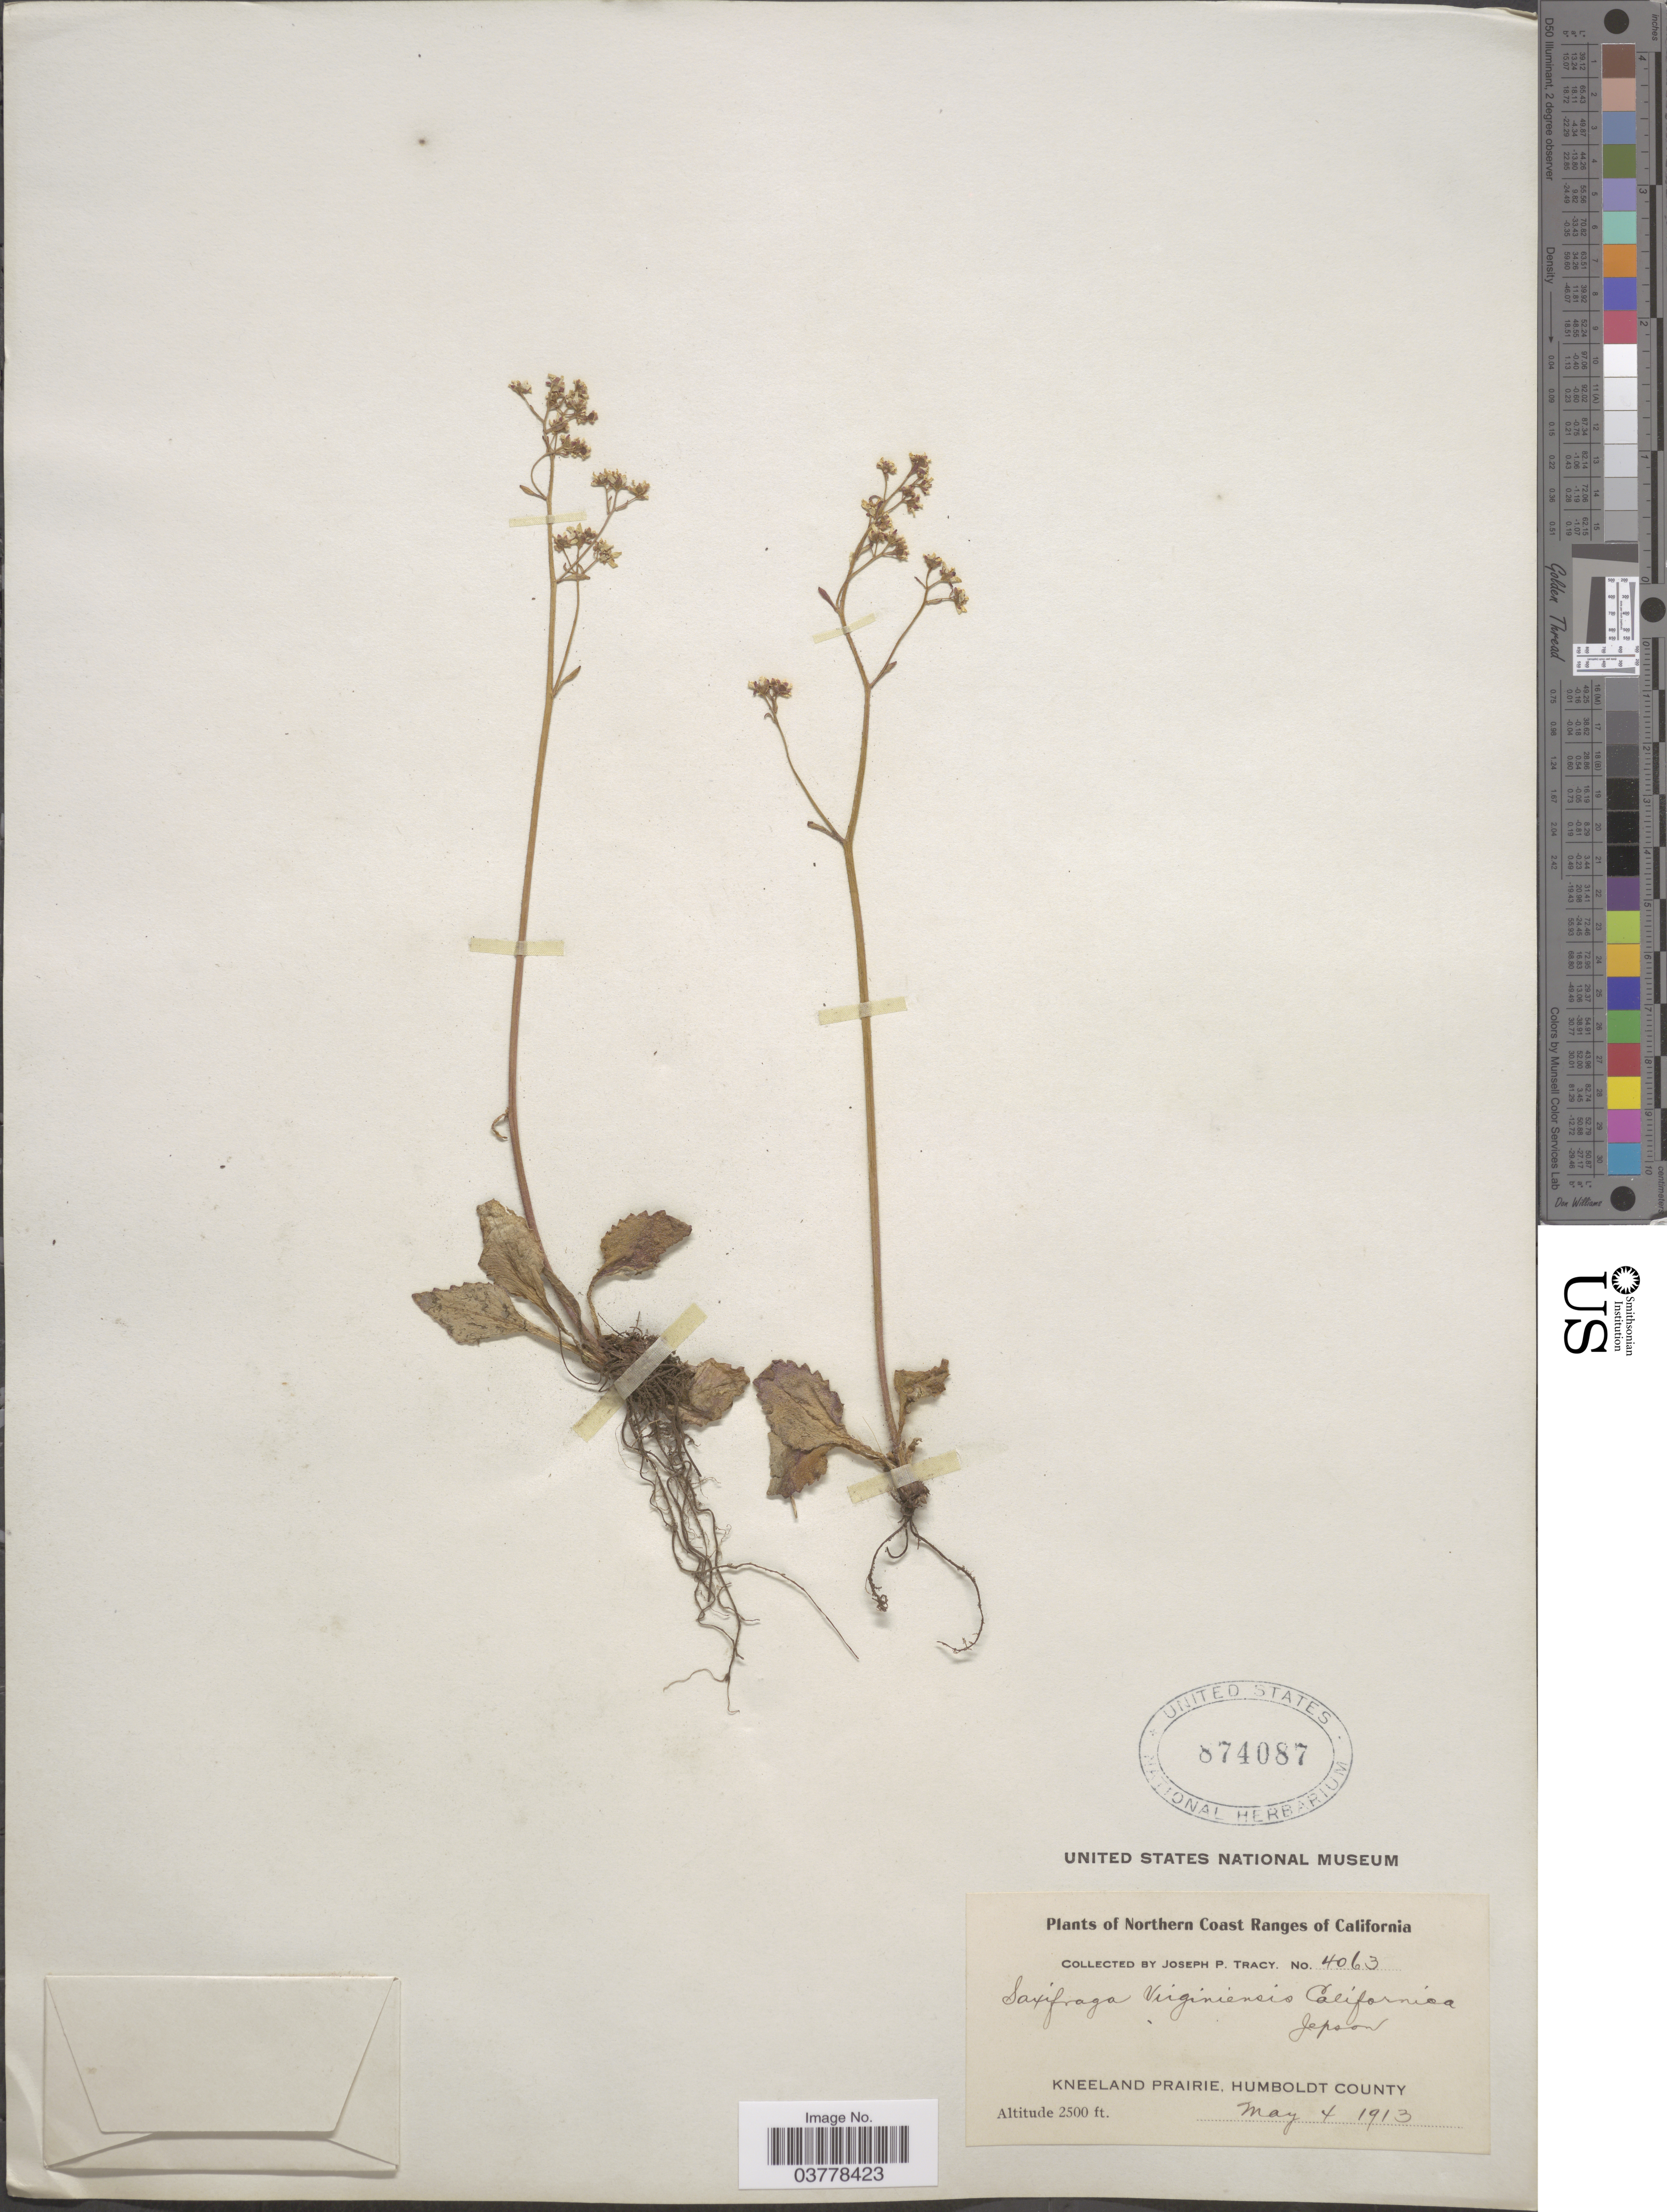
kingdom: Plantae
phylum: Tracheophyta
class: Magnoliopsida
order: Saxifragales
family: Saxifragaceae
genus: Micranthes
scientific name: Micranthes californica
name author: (Greene) Small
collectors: J. Tracy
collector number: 4063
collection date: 1913-05-04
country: United States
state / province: California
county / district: Humboldt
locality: Northern Coast Ranges of California. Kneeland Prairie, Humboldt County.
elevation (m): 762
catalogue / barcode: US 874087